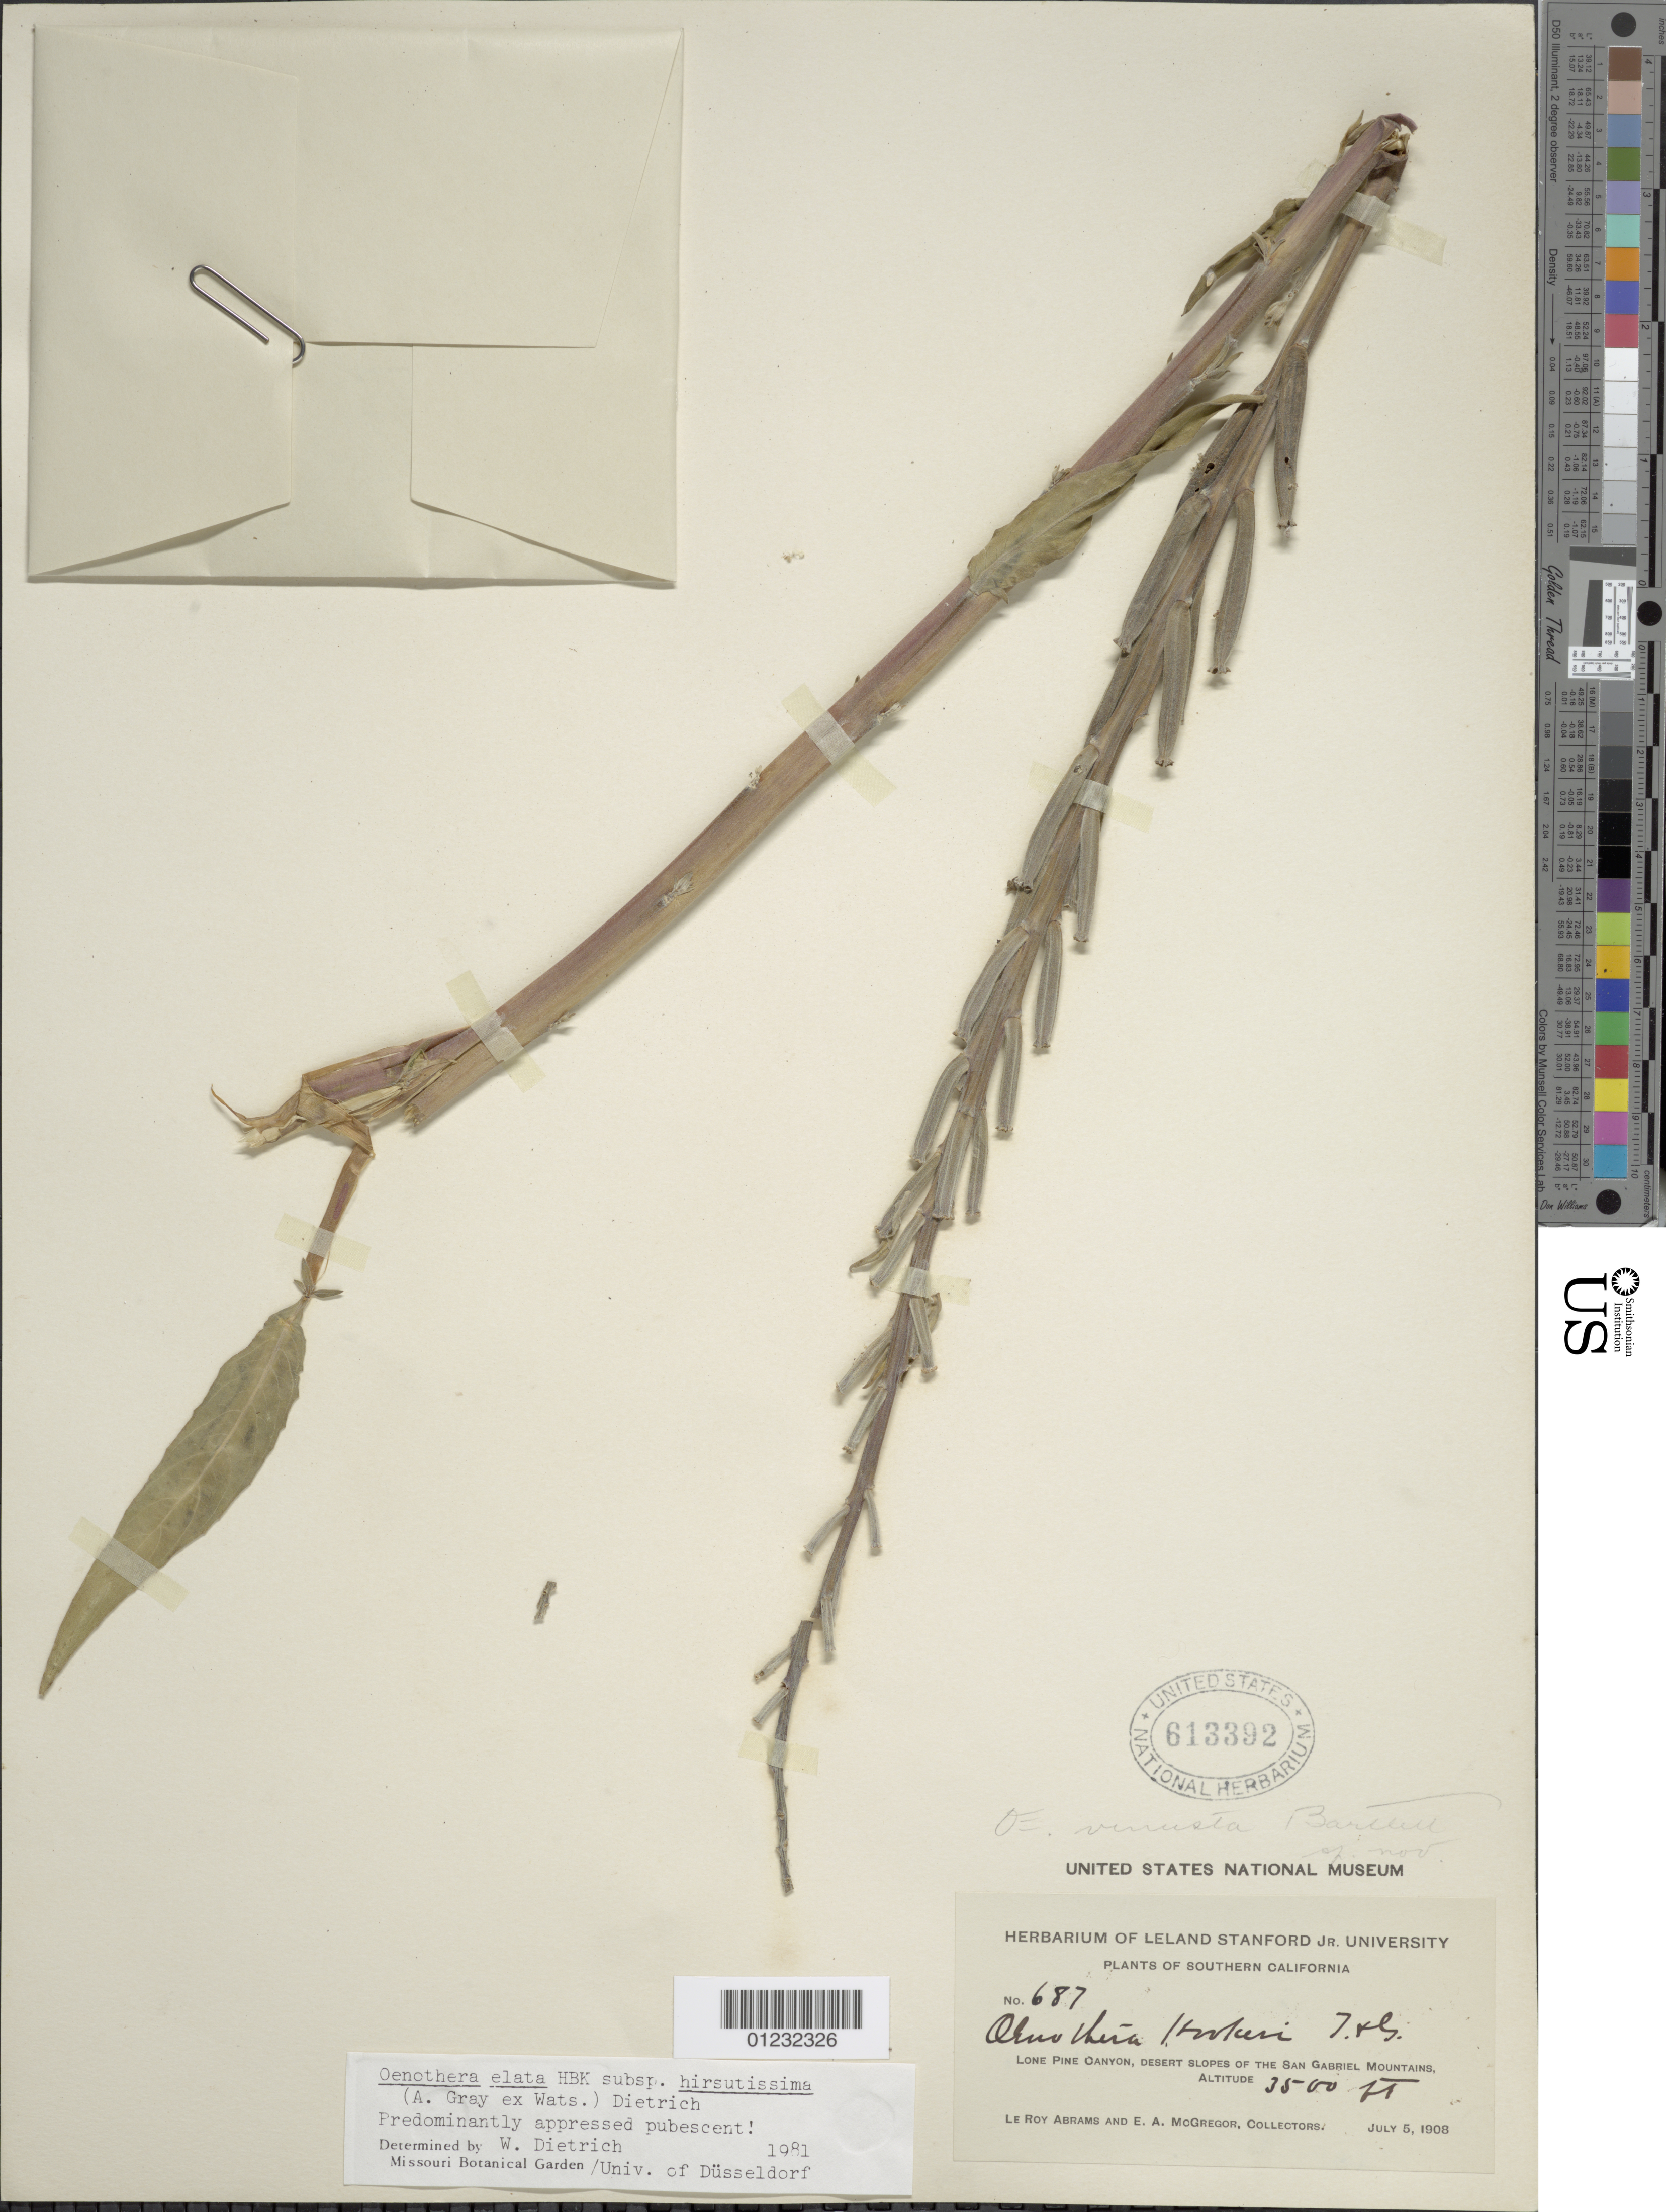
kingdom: Plantae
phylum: Tracheophyta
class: Magnoliopsida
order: Myrtales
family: Onagraceae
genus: Oenothera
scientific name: Oenothera elata subsp. hirsutissima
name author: (A. Gray ex S. Watson) W. Dietr.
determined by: Dietrich, W.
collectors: L. Abrams & E. A. McGregor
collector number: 687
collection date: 1908-07-05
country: United States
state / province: California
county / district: Los Angeles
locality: Lone Pine Canyon, desert slope of The San Gabriel Mts.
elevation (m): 1067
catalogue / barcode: US 613392